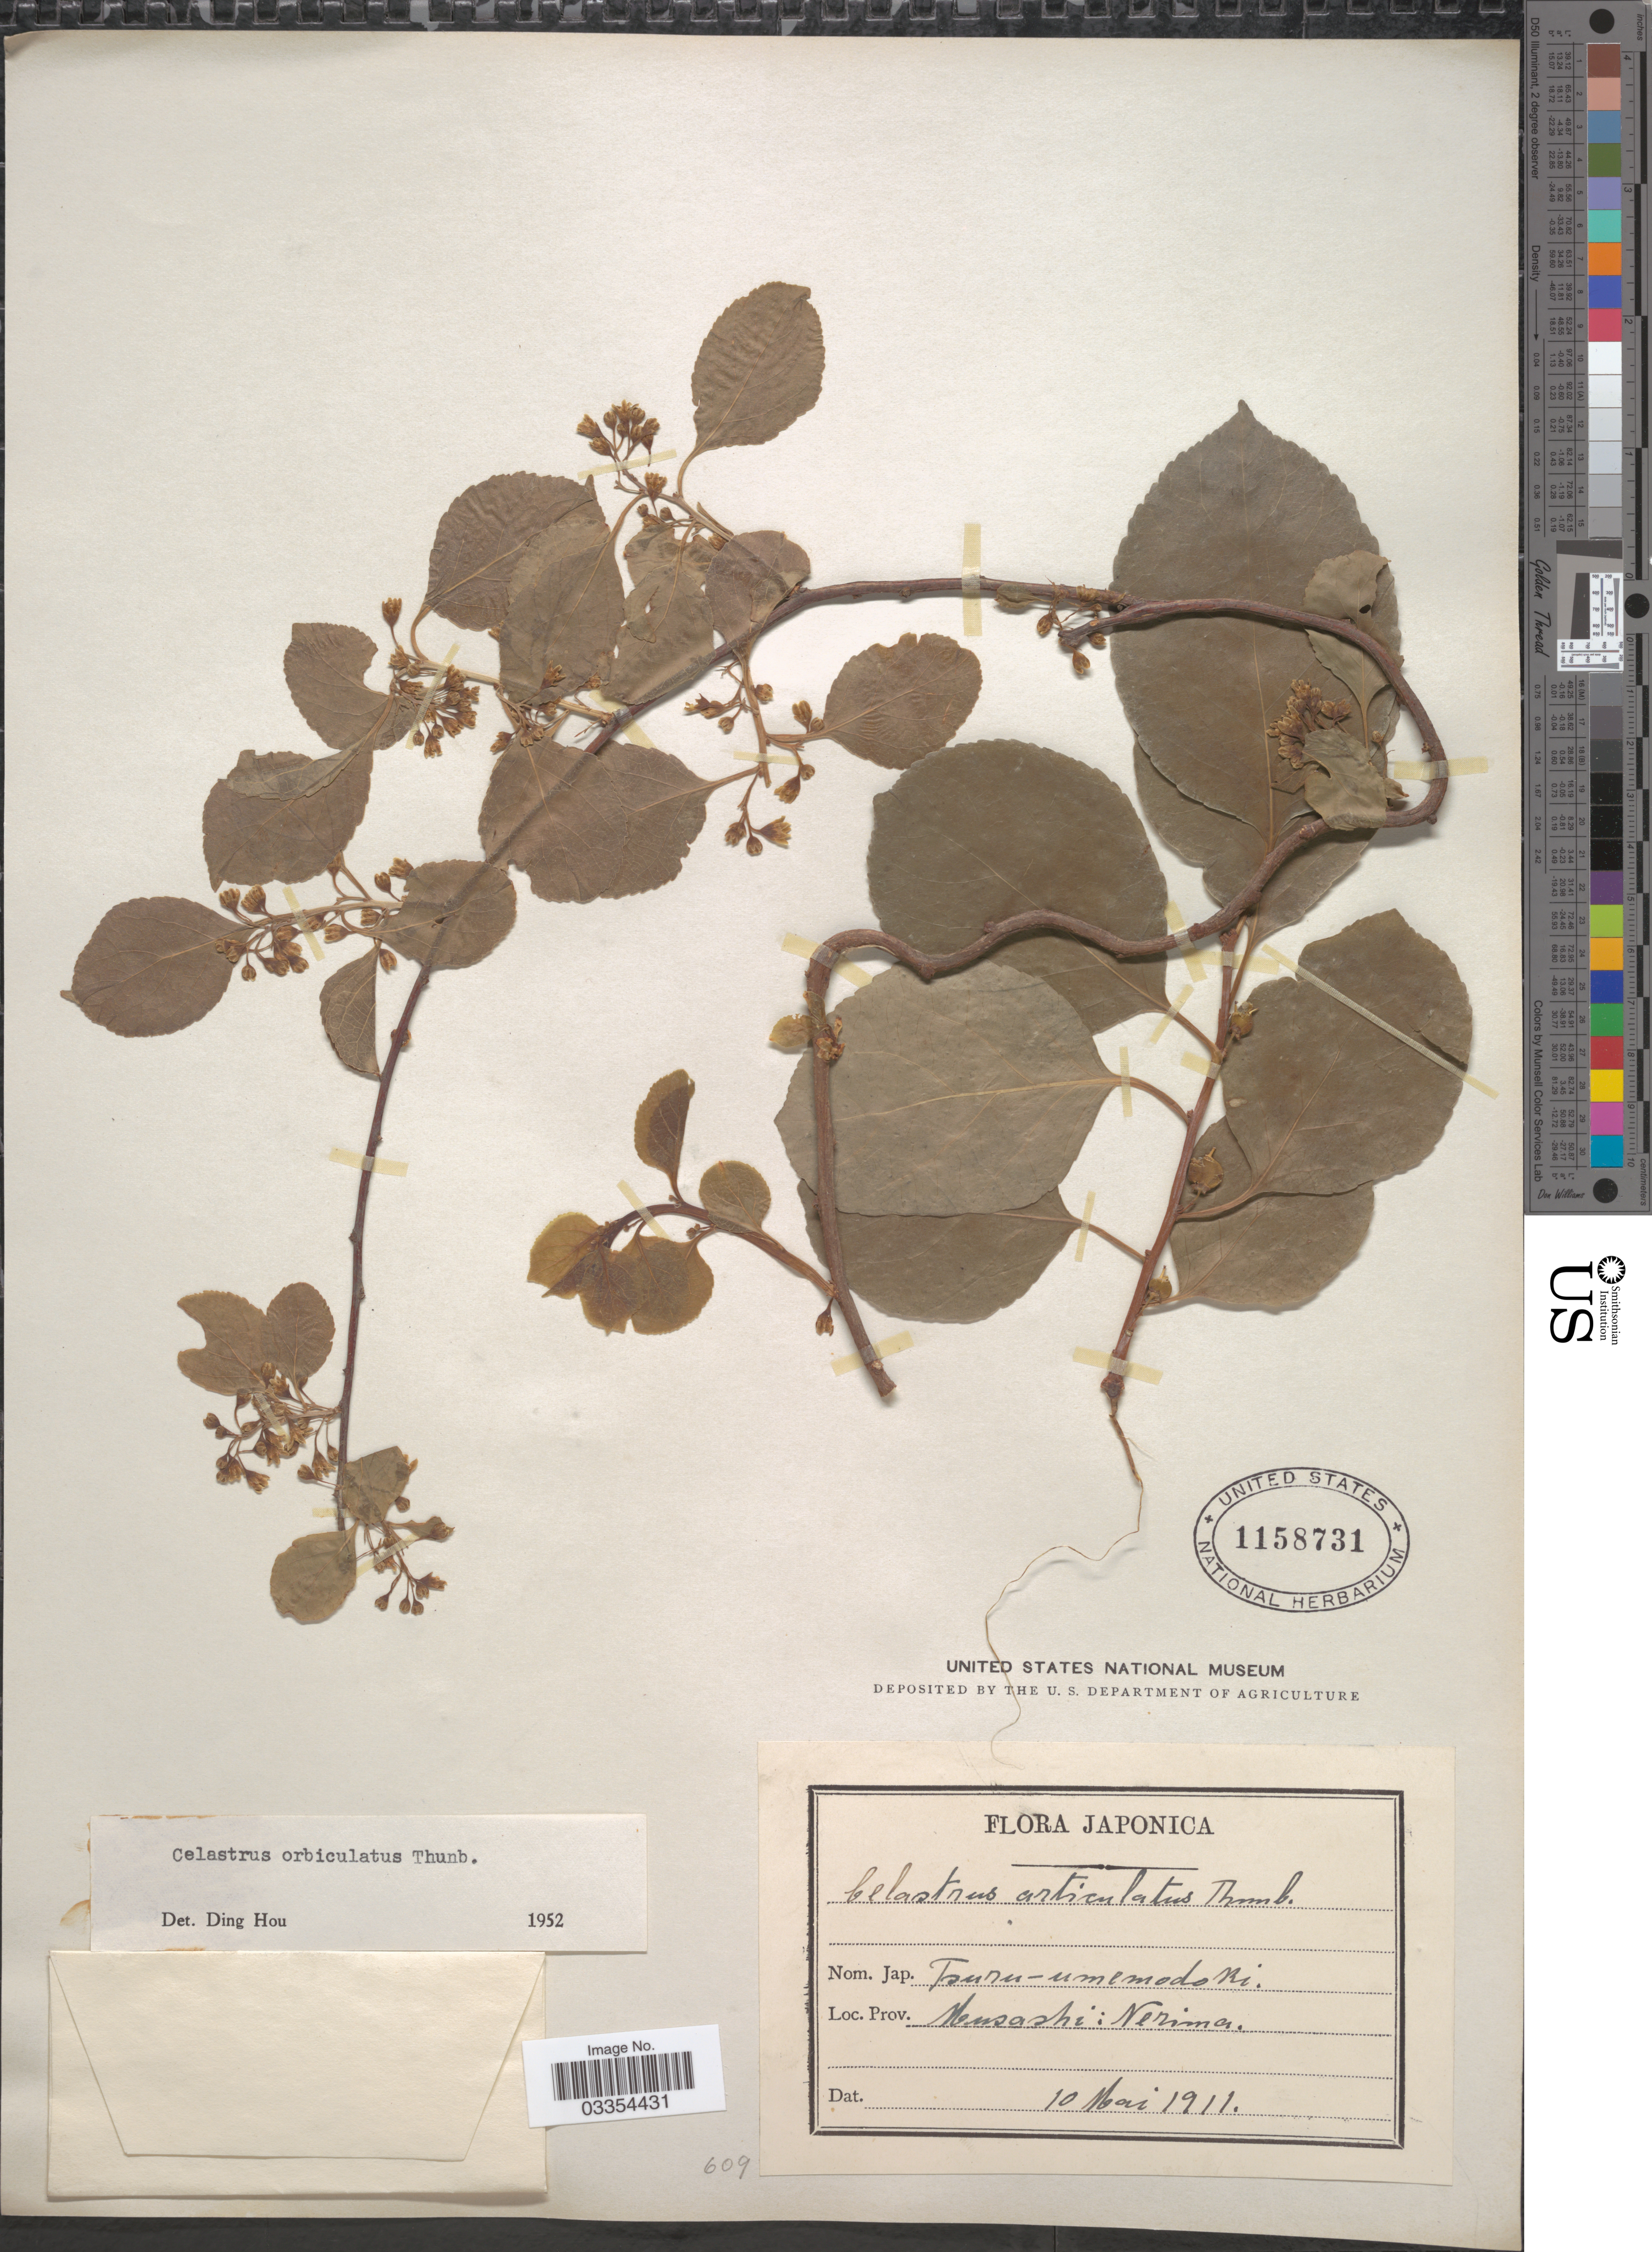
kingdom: Plantae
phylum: Tracheophyta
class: Magnoliopsida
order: Celastrales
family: Celastraceae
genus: Celastrus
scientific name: Celastrus orbiculatus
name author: Thunb.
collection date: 1911-05-10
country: Japan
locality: Musashi: Nerima.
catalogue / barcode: US 1158731